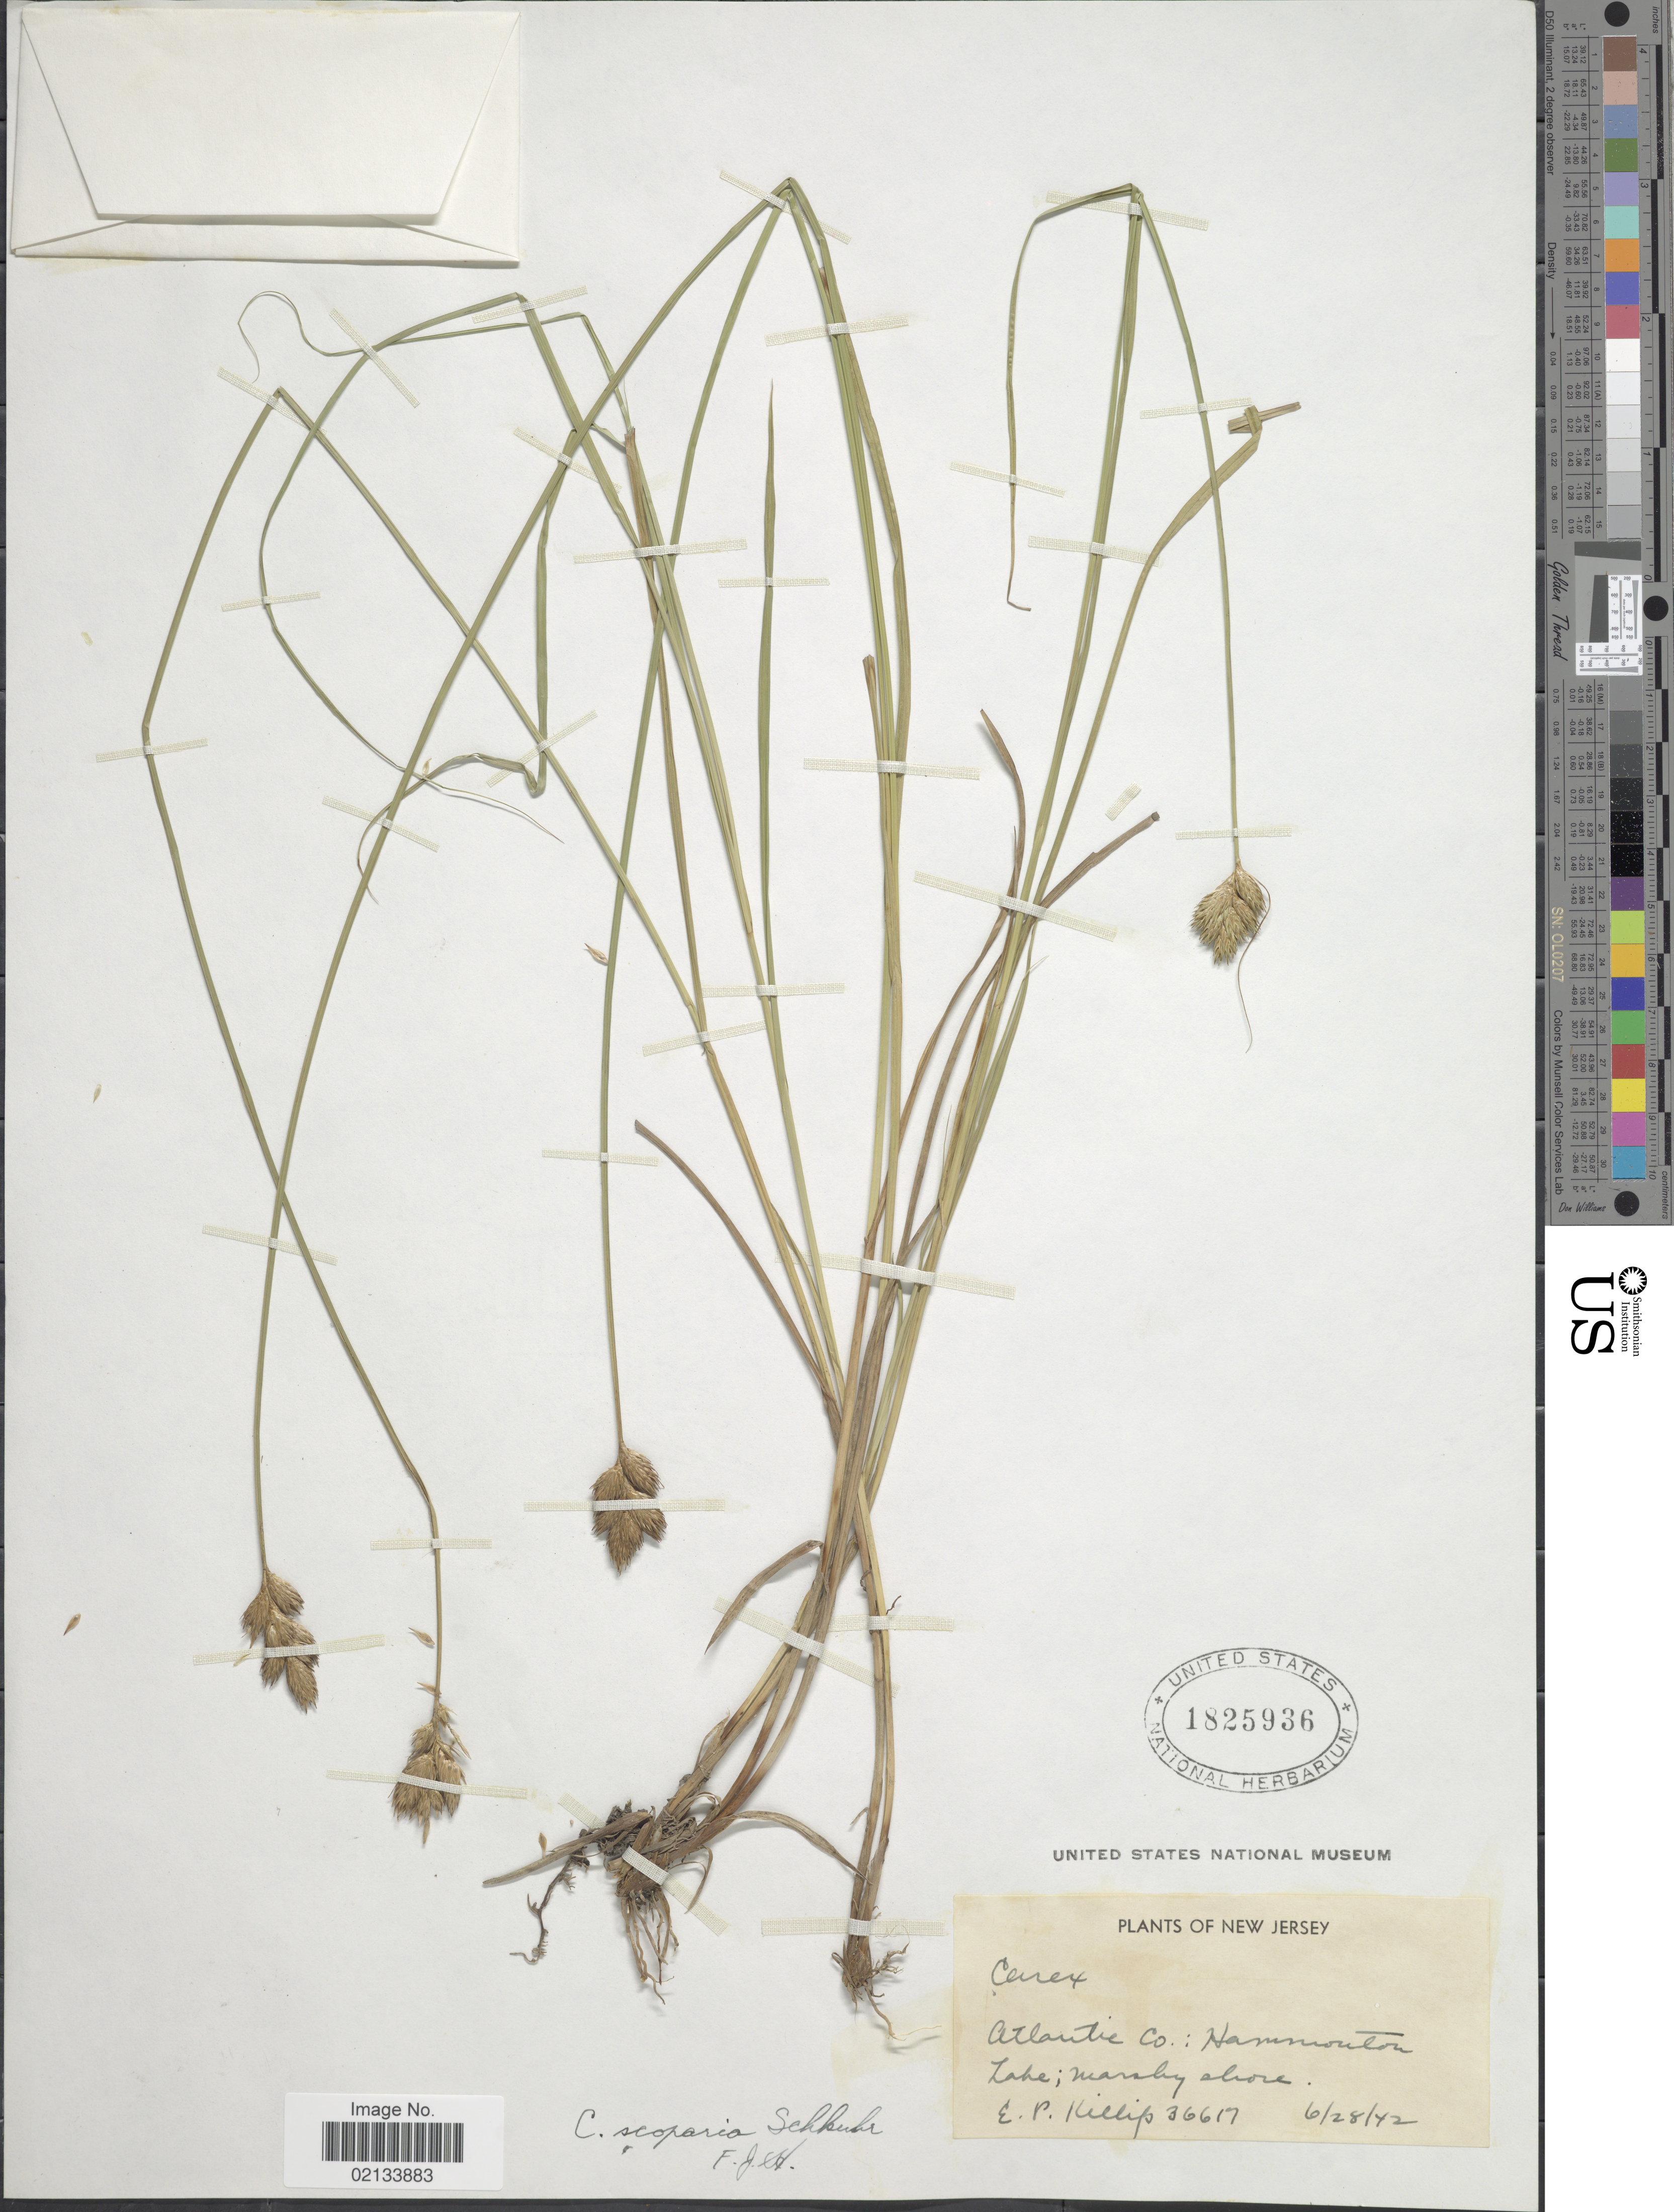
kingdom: Plantae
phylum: Tracheophyta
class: Liliopsida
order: Poales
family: Cyperaceae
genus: Carex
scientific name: Carex scoparia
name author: Schkuhr ex Willd.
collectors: E. P. Killip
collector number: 36617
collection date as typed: Transcribed d/m/y: 28/6/42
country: United States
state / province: New Jersey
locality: Atlantic Co.: Hammonton Lake; marshy shore.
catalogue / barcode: US 1825936